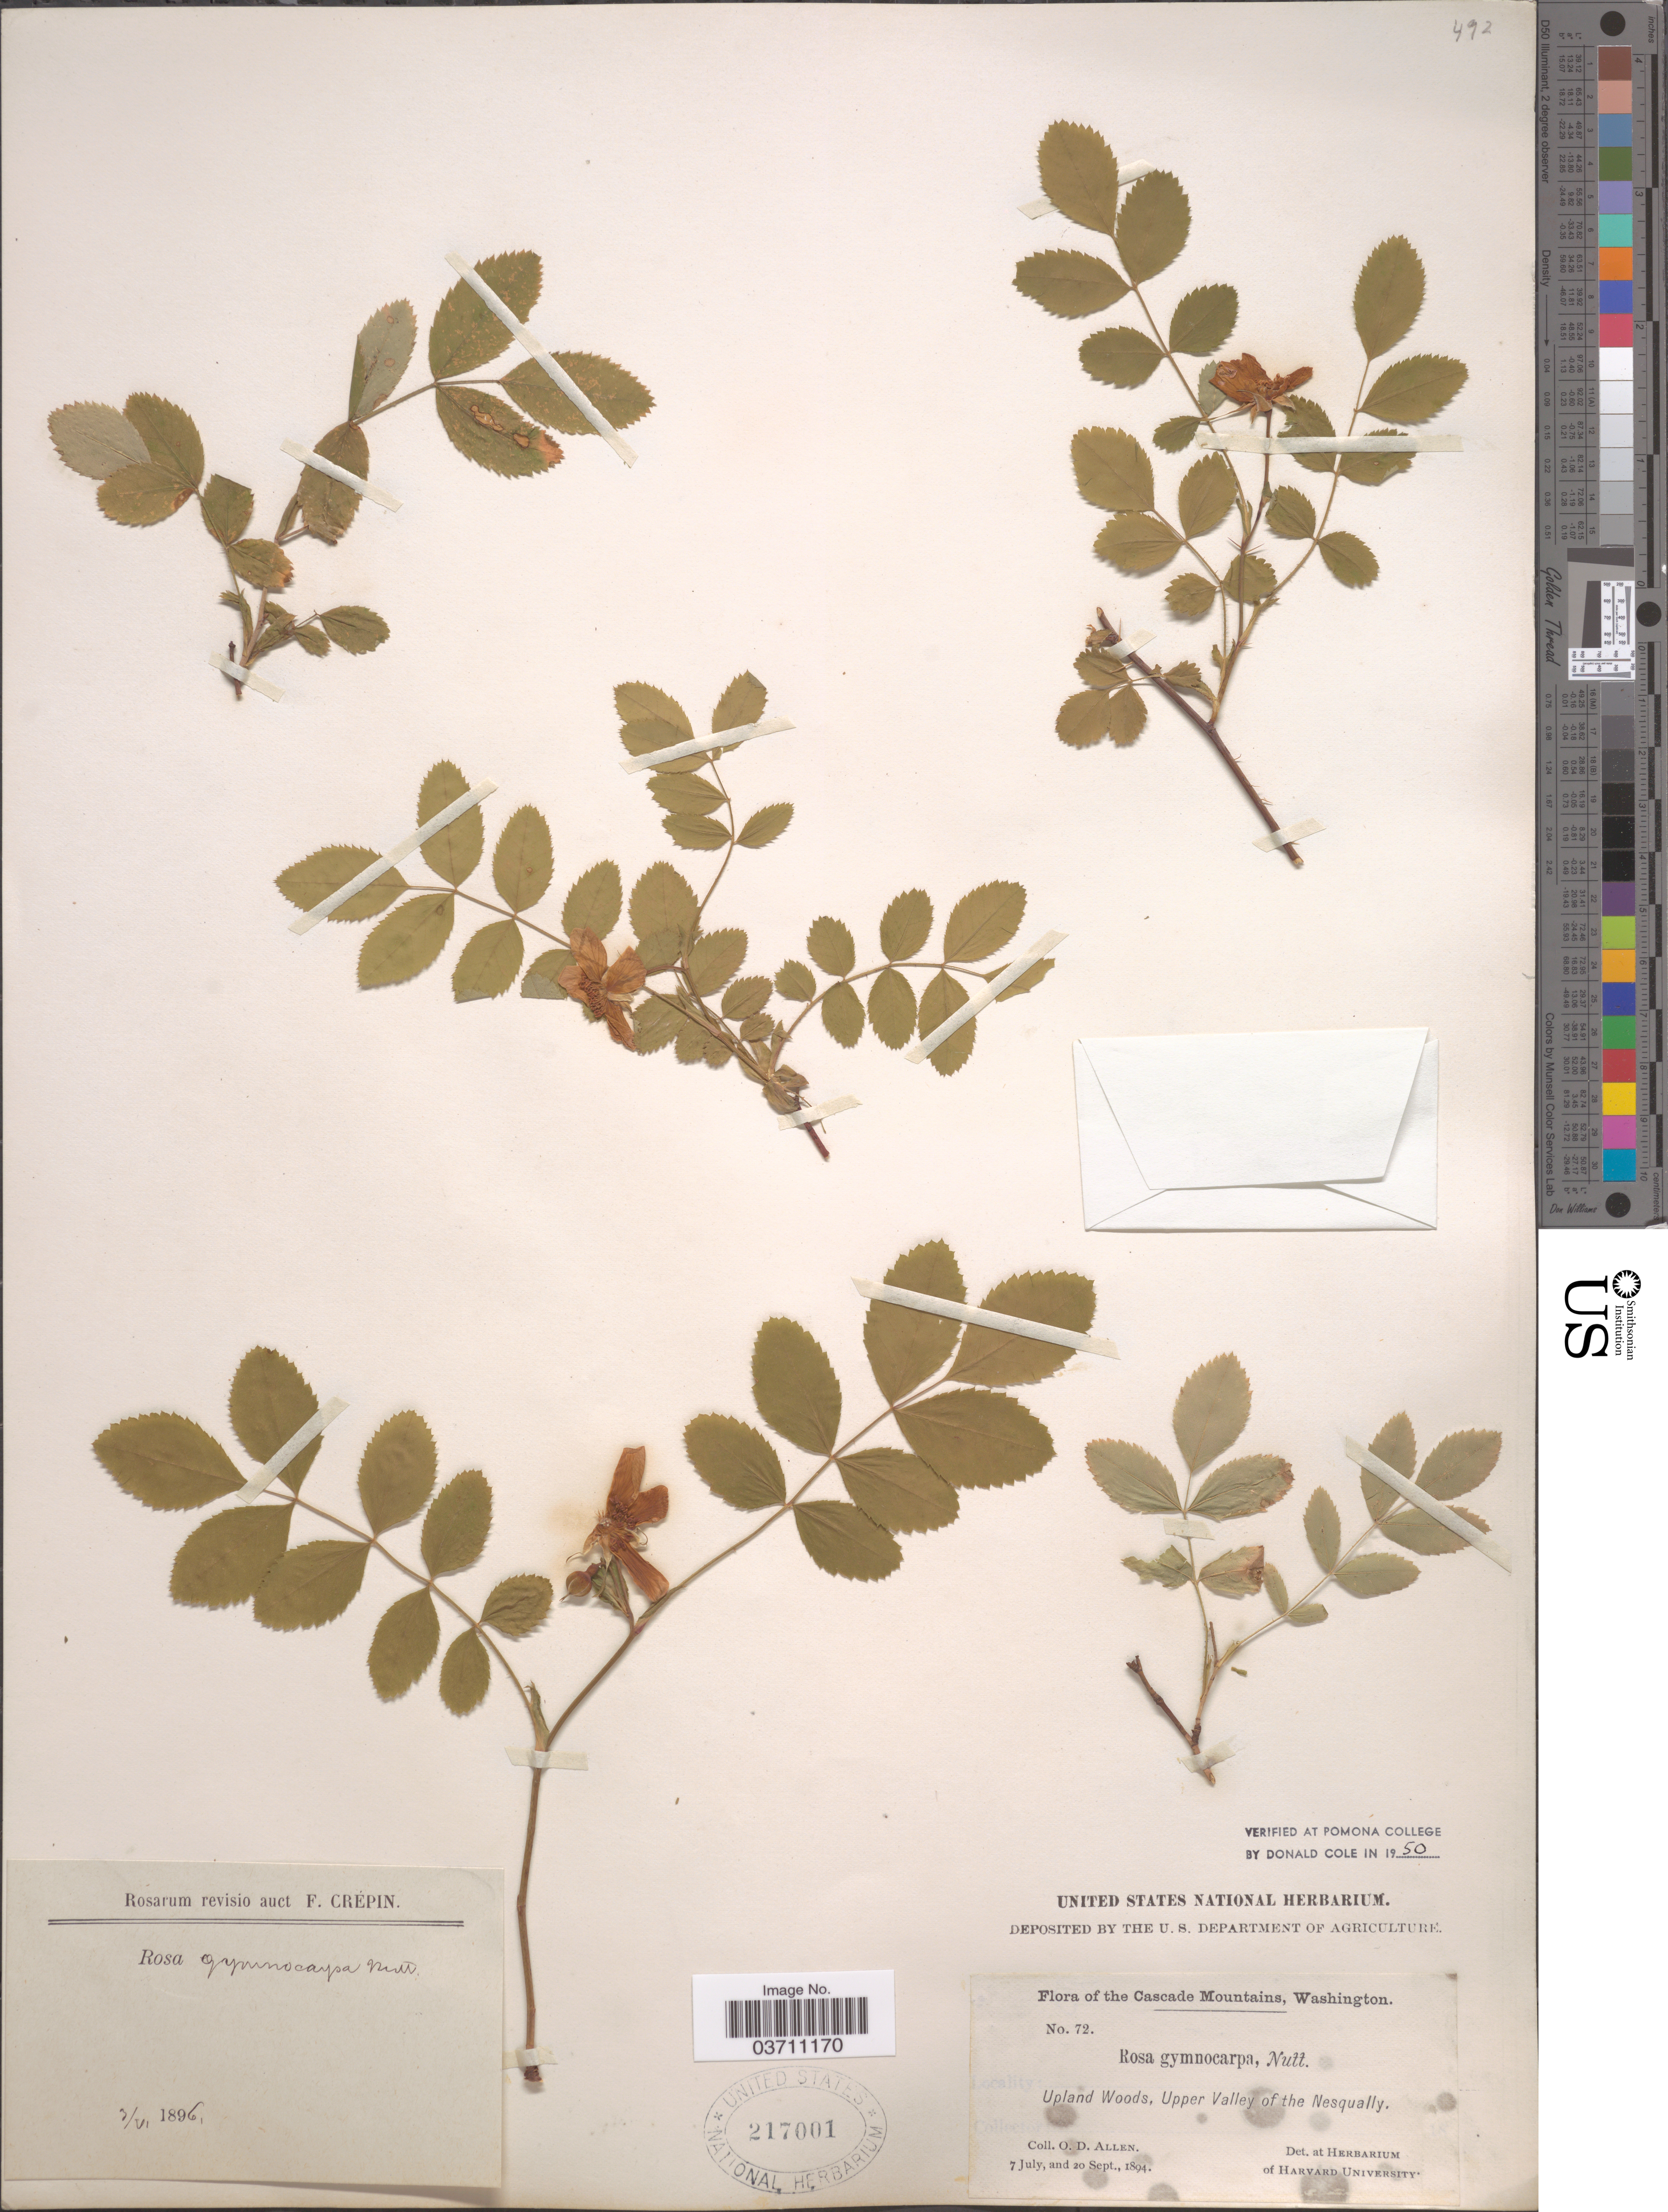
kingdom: Plantae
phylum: Tracheophyta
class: Magnoliopsida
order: Rosales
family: Rosaceae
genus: Rosa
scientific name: Rosa gymnocarpa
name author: Nutt.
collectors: O. D. Allen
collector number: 72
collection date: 1894-07-07/1894-09-20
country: United States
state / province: Washington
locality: The Cascade Mountains. Upland Woods, Upper Valley of the Nesqually.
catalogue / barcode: US 217001